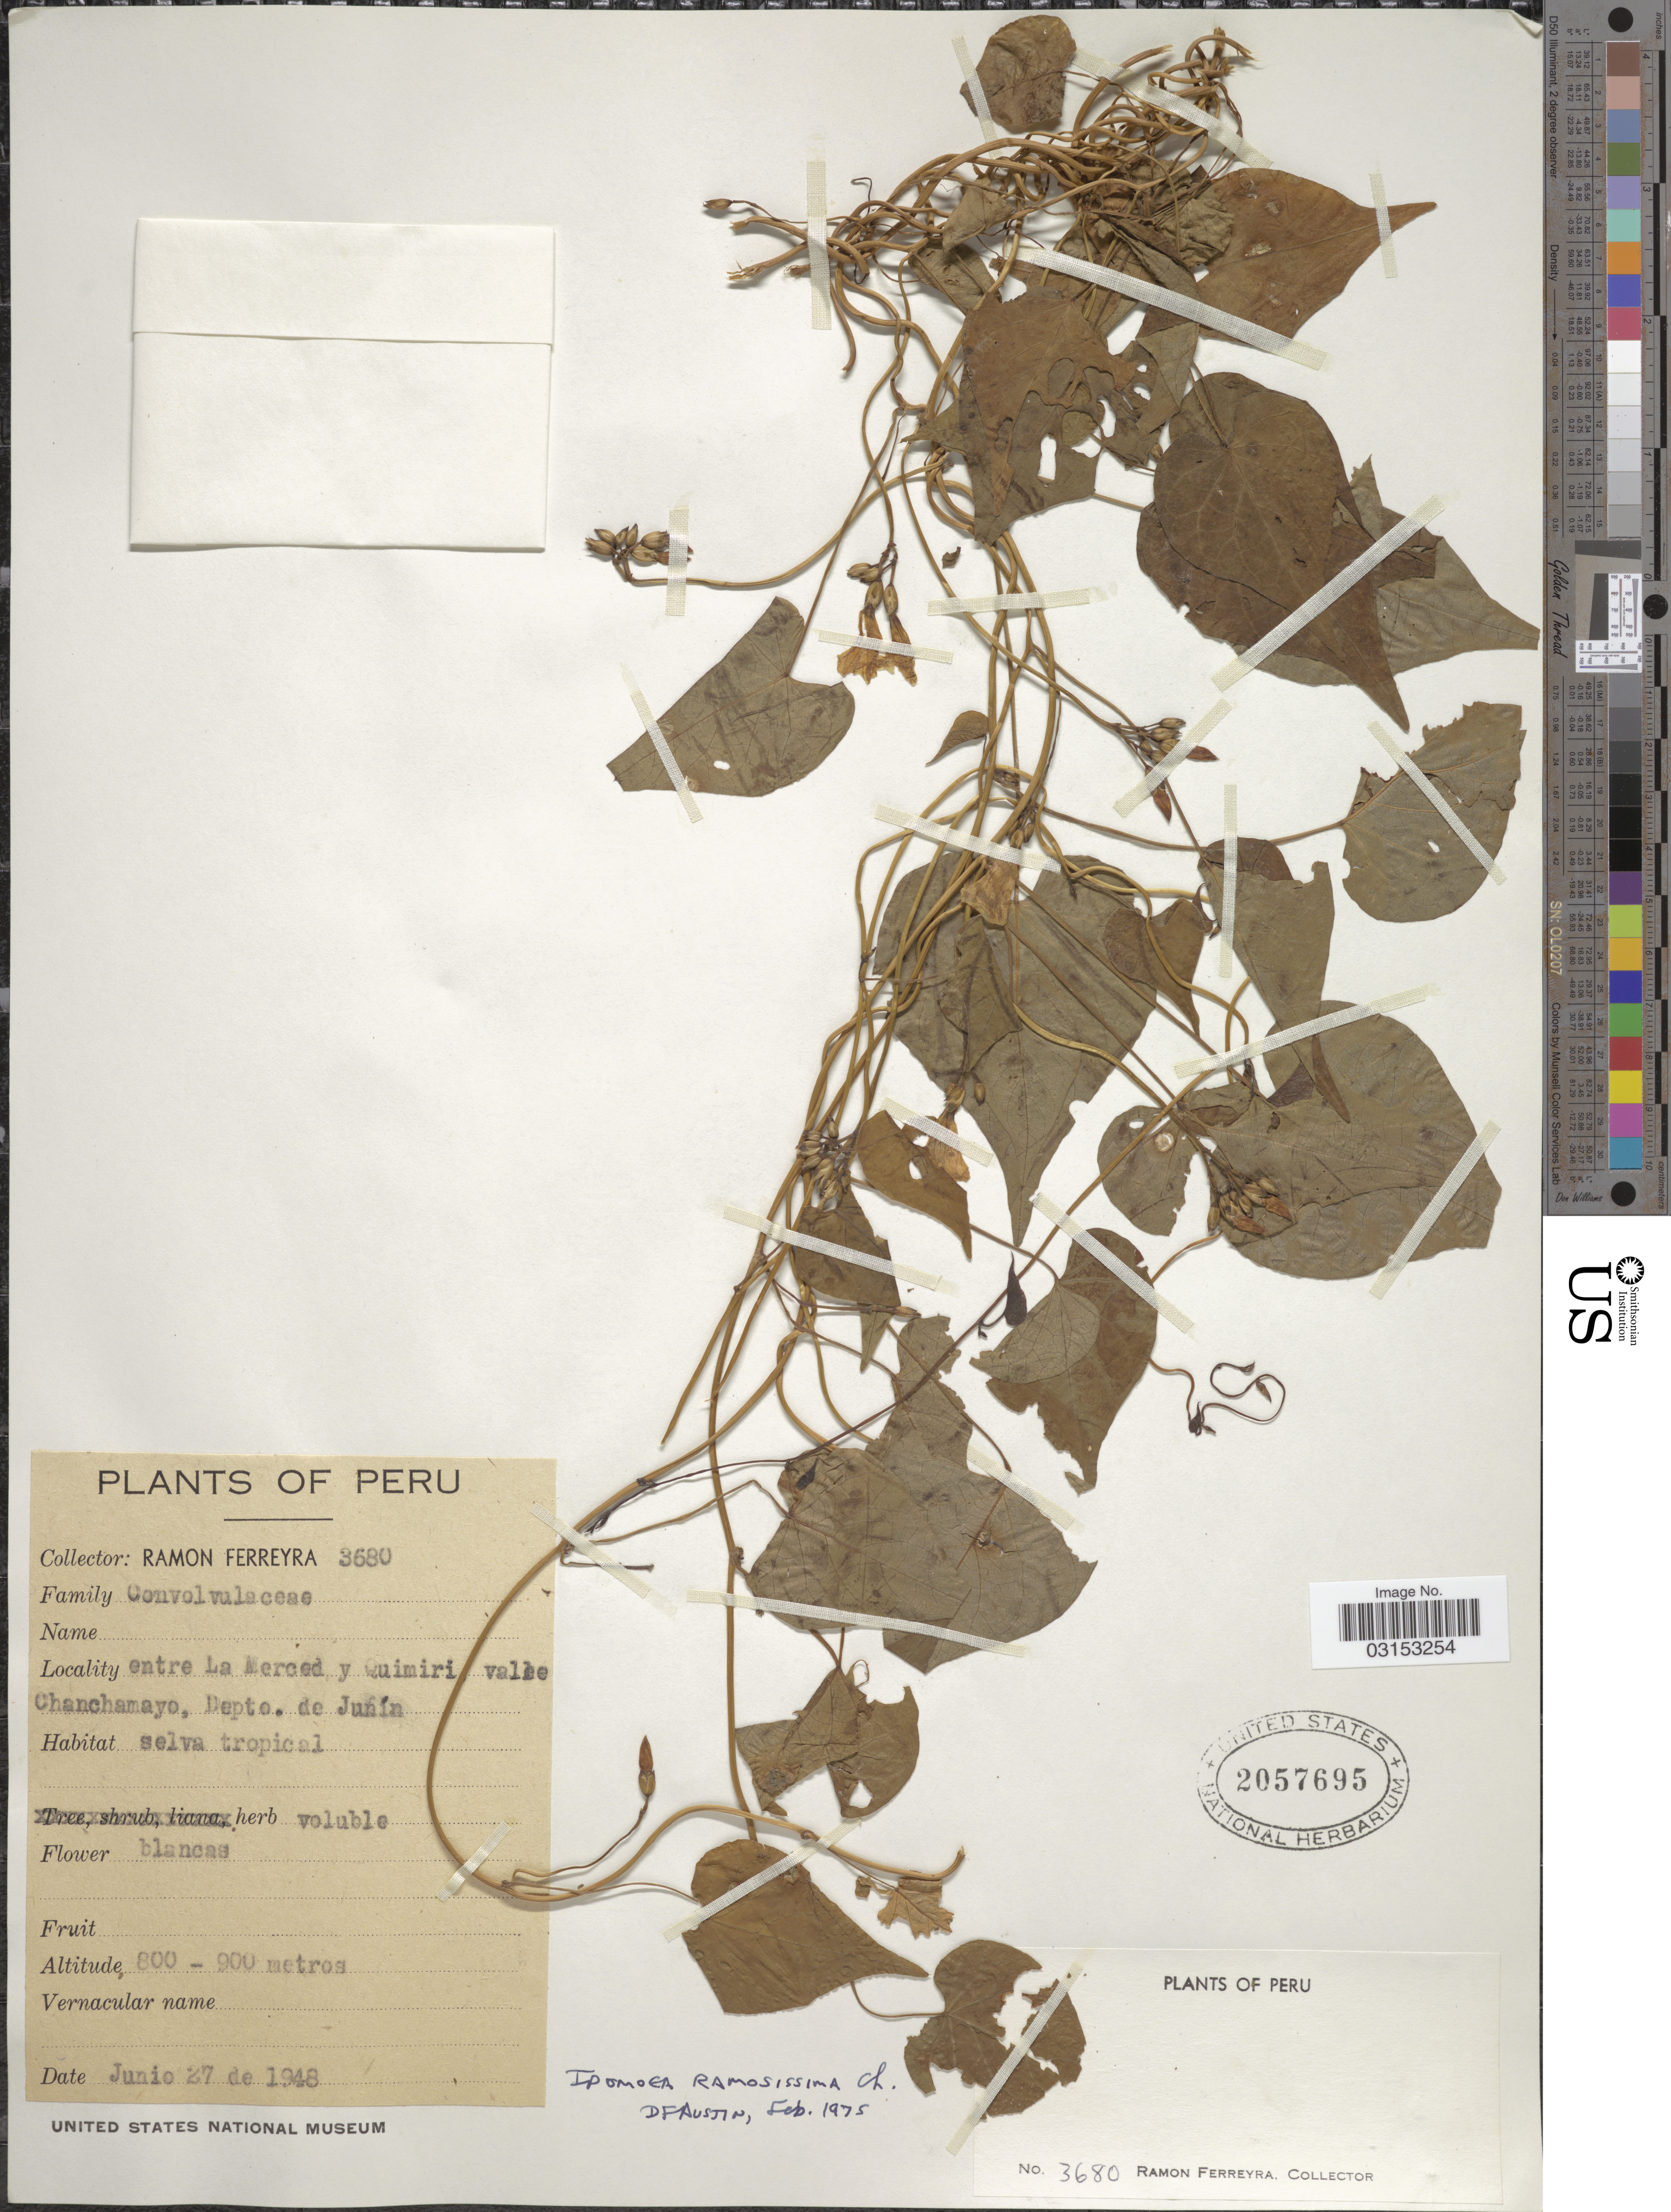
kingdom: Plantae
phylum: Tracheophyta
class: Magnoliopsida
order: Solanales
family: Convolvulaceae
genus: Ipomoea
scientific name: Ipomoea ramosissima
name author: (Poir.) Choisy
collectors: R. A. Ferreyra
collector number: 3680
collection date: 1948-06-27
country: Peru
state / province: Junín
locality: Entre La Merced y Quimiri valle Chanchamayo, Depto. de Junín.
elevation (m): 800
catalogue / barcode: US 2057695